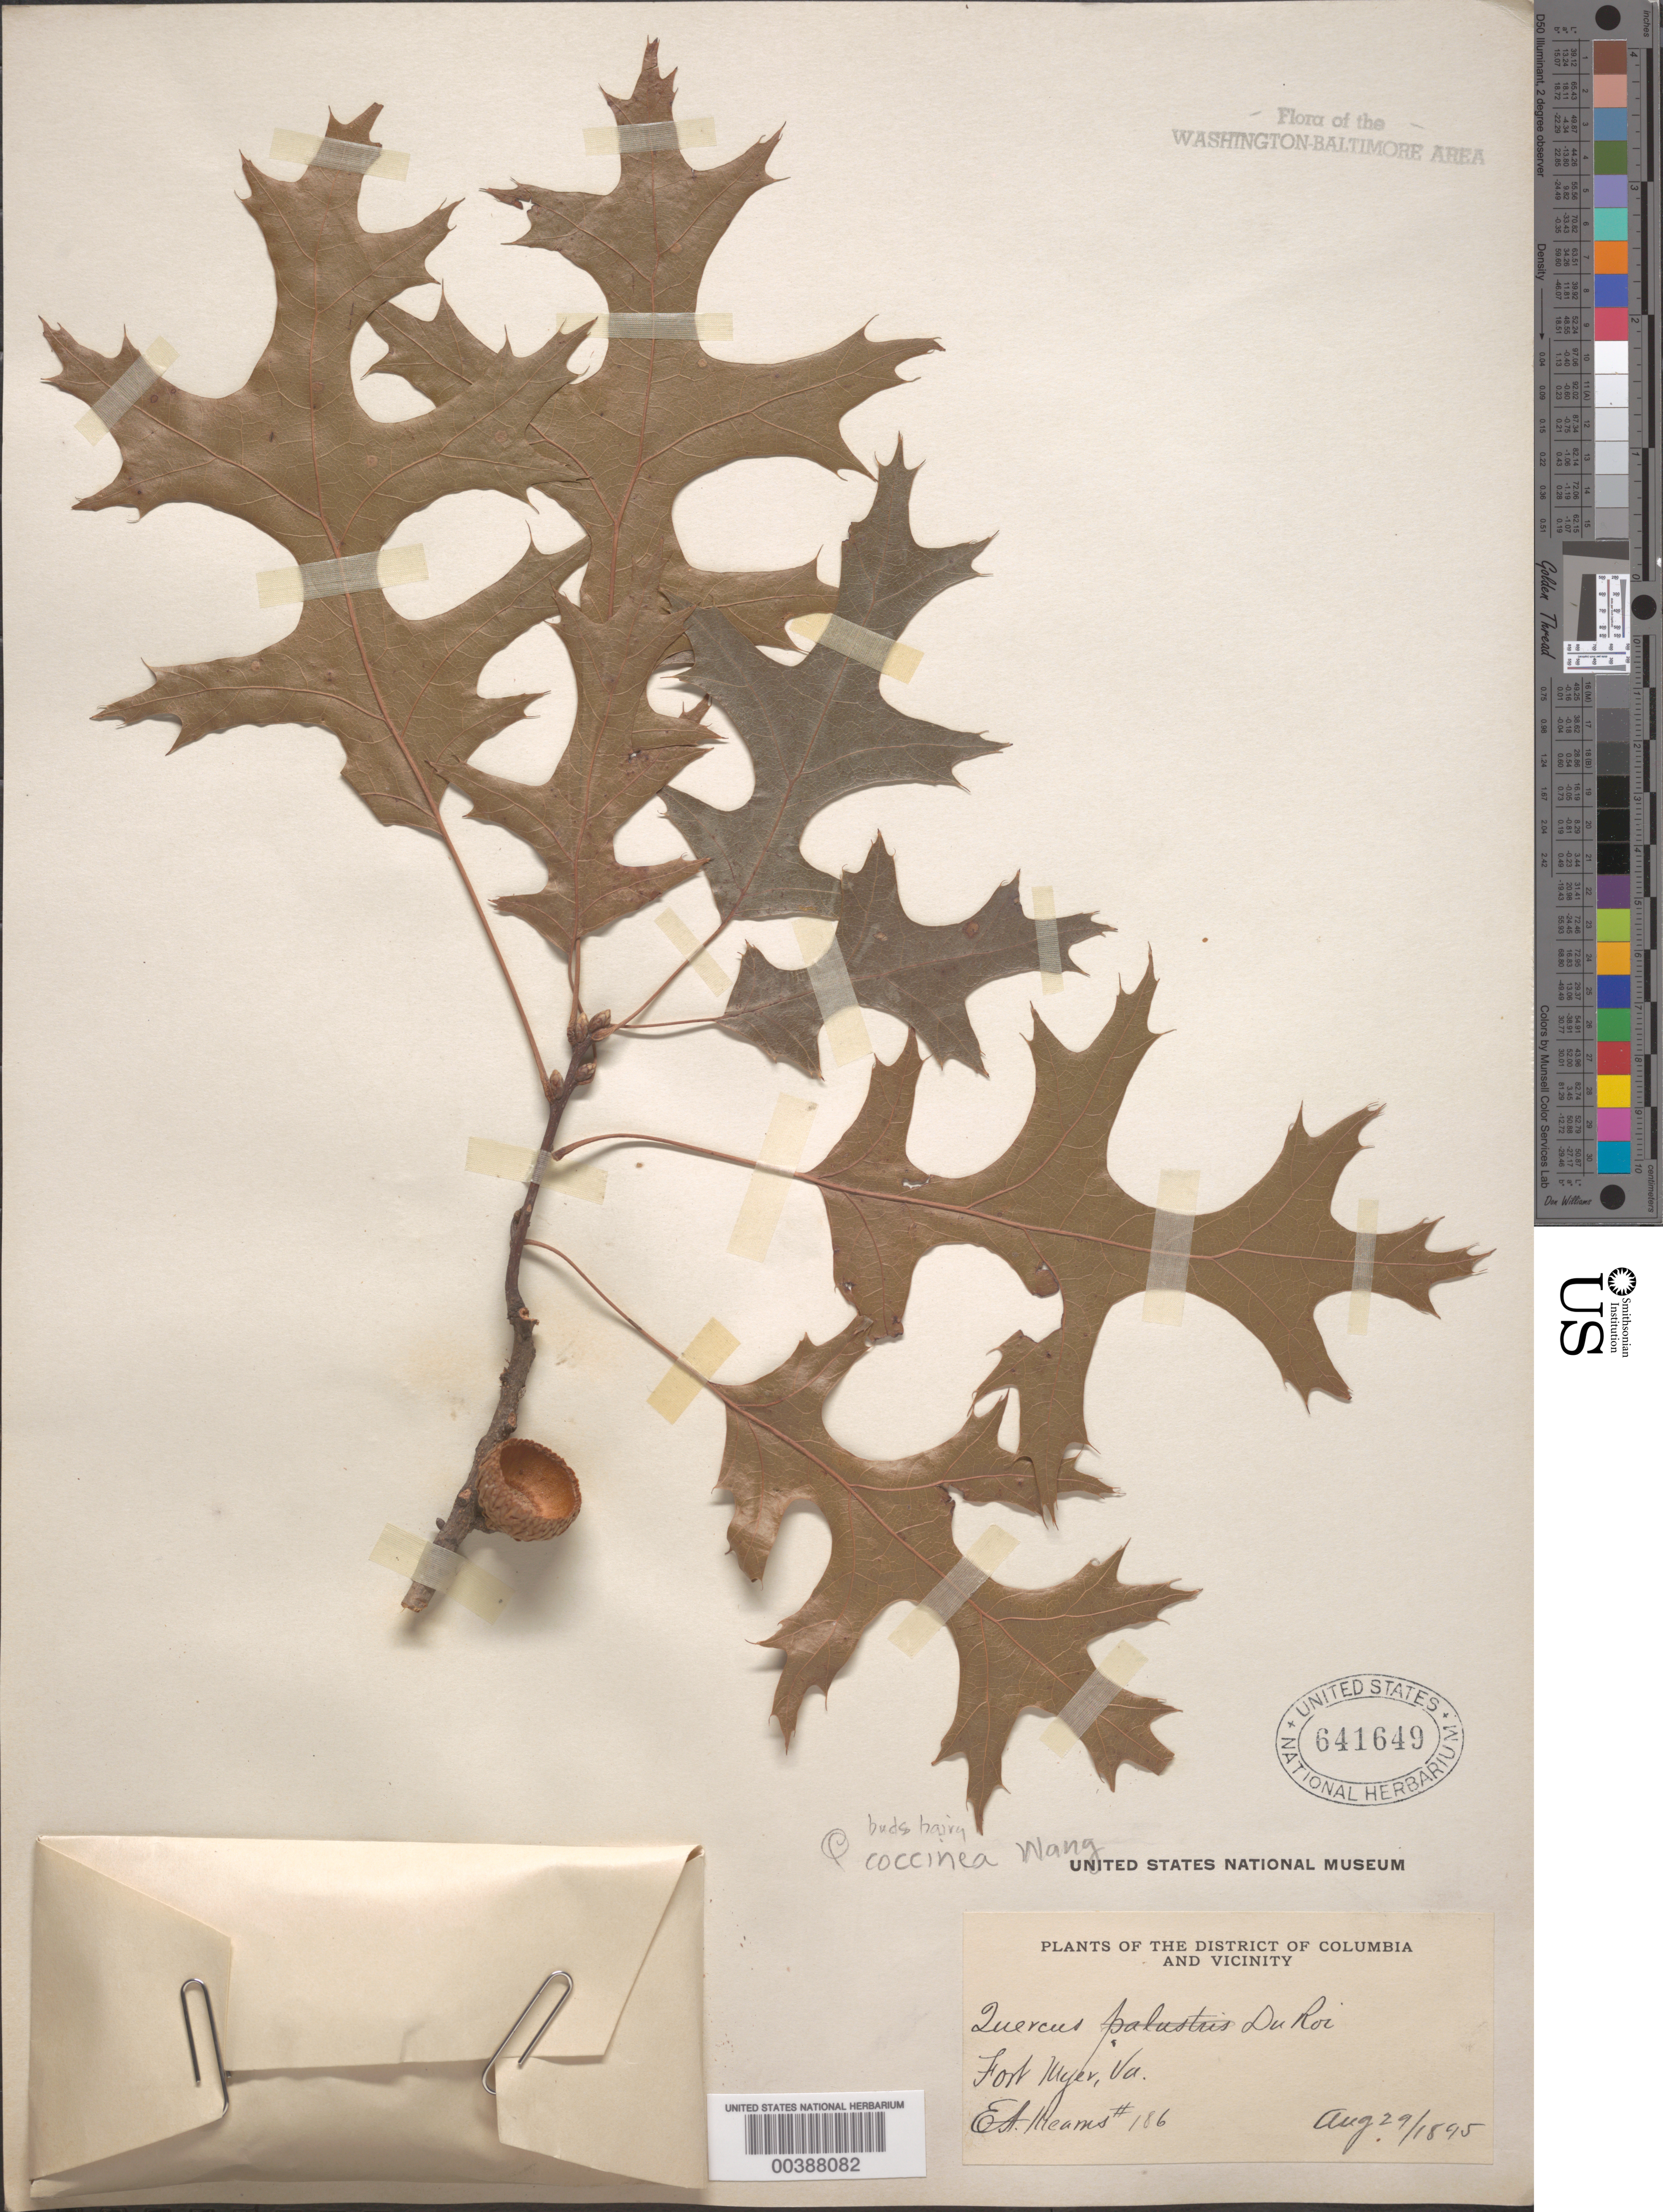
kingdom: Plantae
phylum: Tracheophyta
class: Magnoliopsida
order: Fagales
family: Fagaceae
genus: Quercus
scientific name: Quercus coccinea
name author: Münchh.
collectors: E. A. Mearns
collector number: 186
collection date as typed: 29 Aug 1895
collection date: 1895-08-29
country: United States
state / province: Virginia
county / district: Arlington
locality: Fort Myers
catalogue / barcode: US 641649